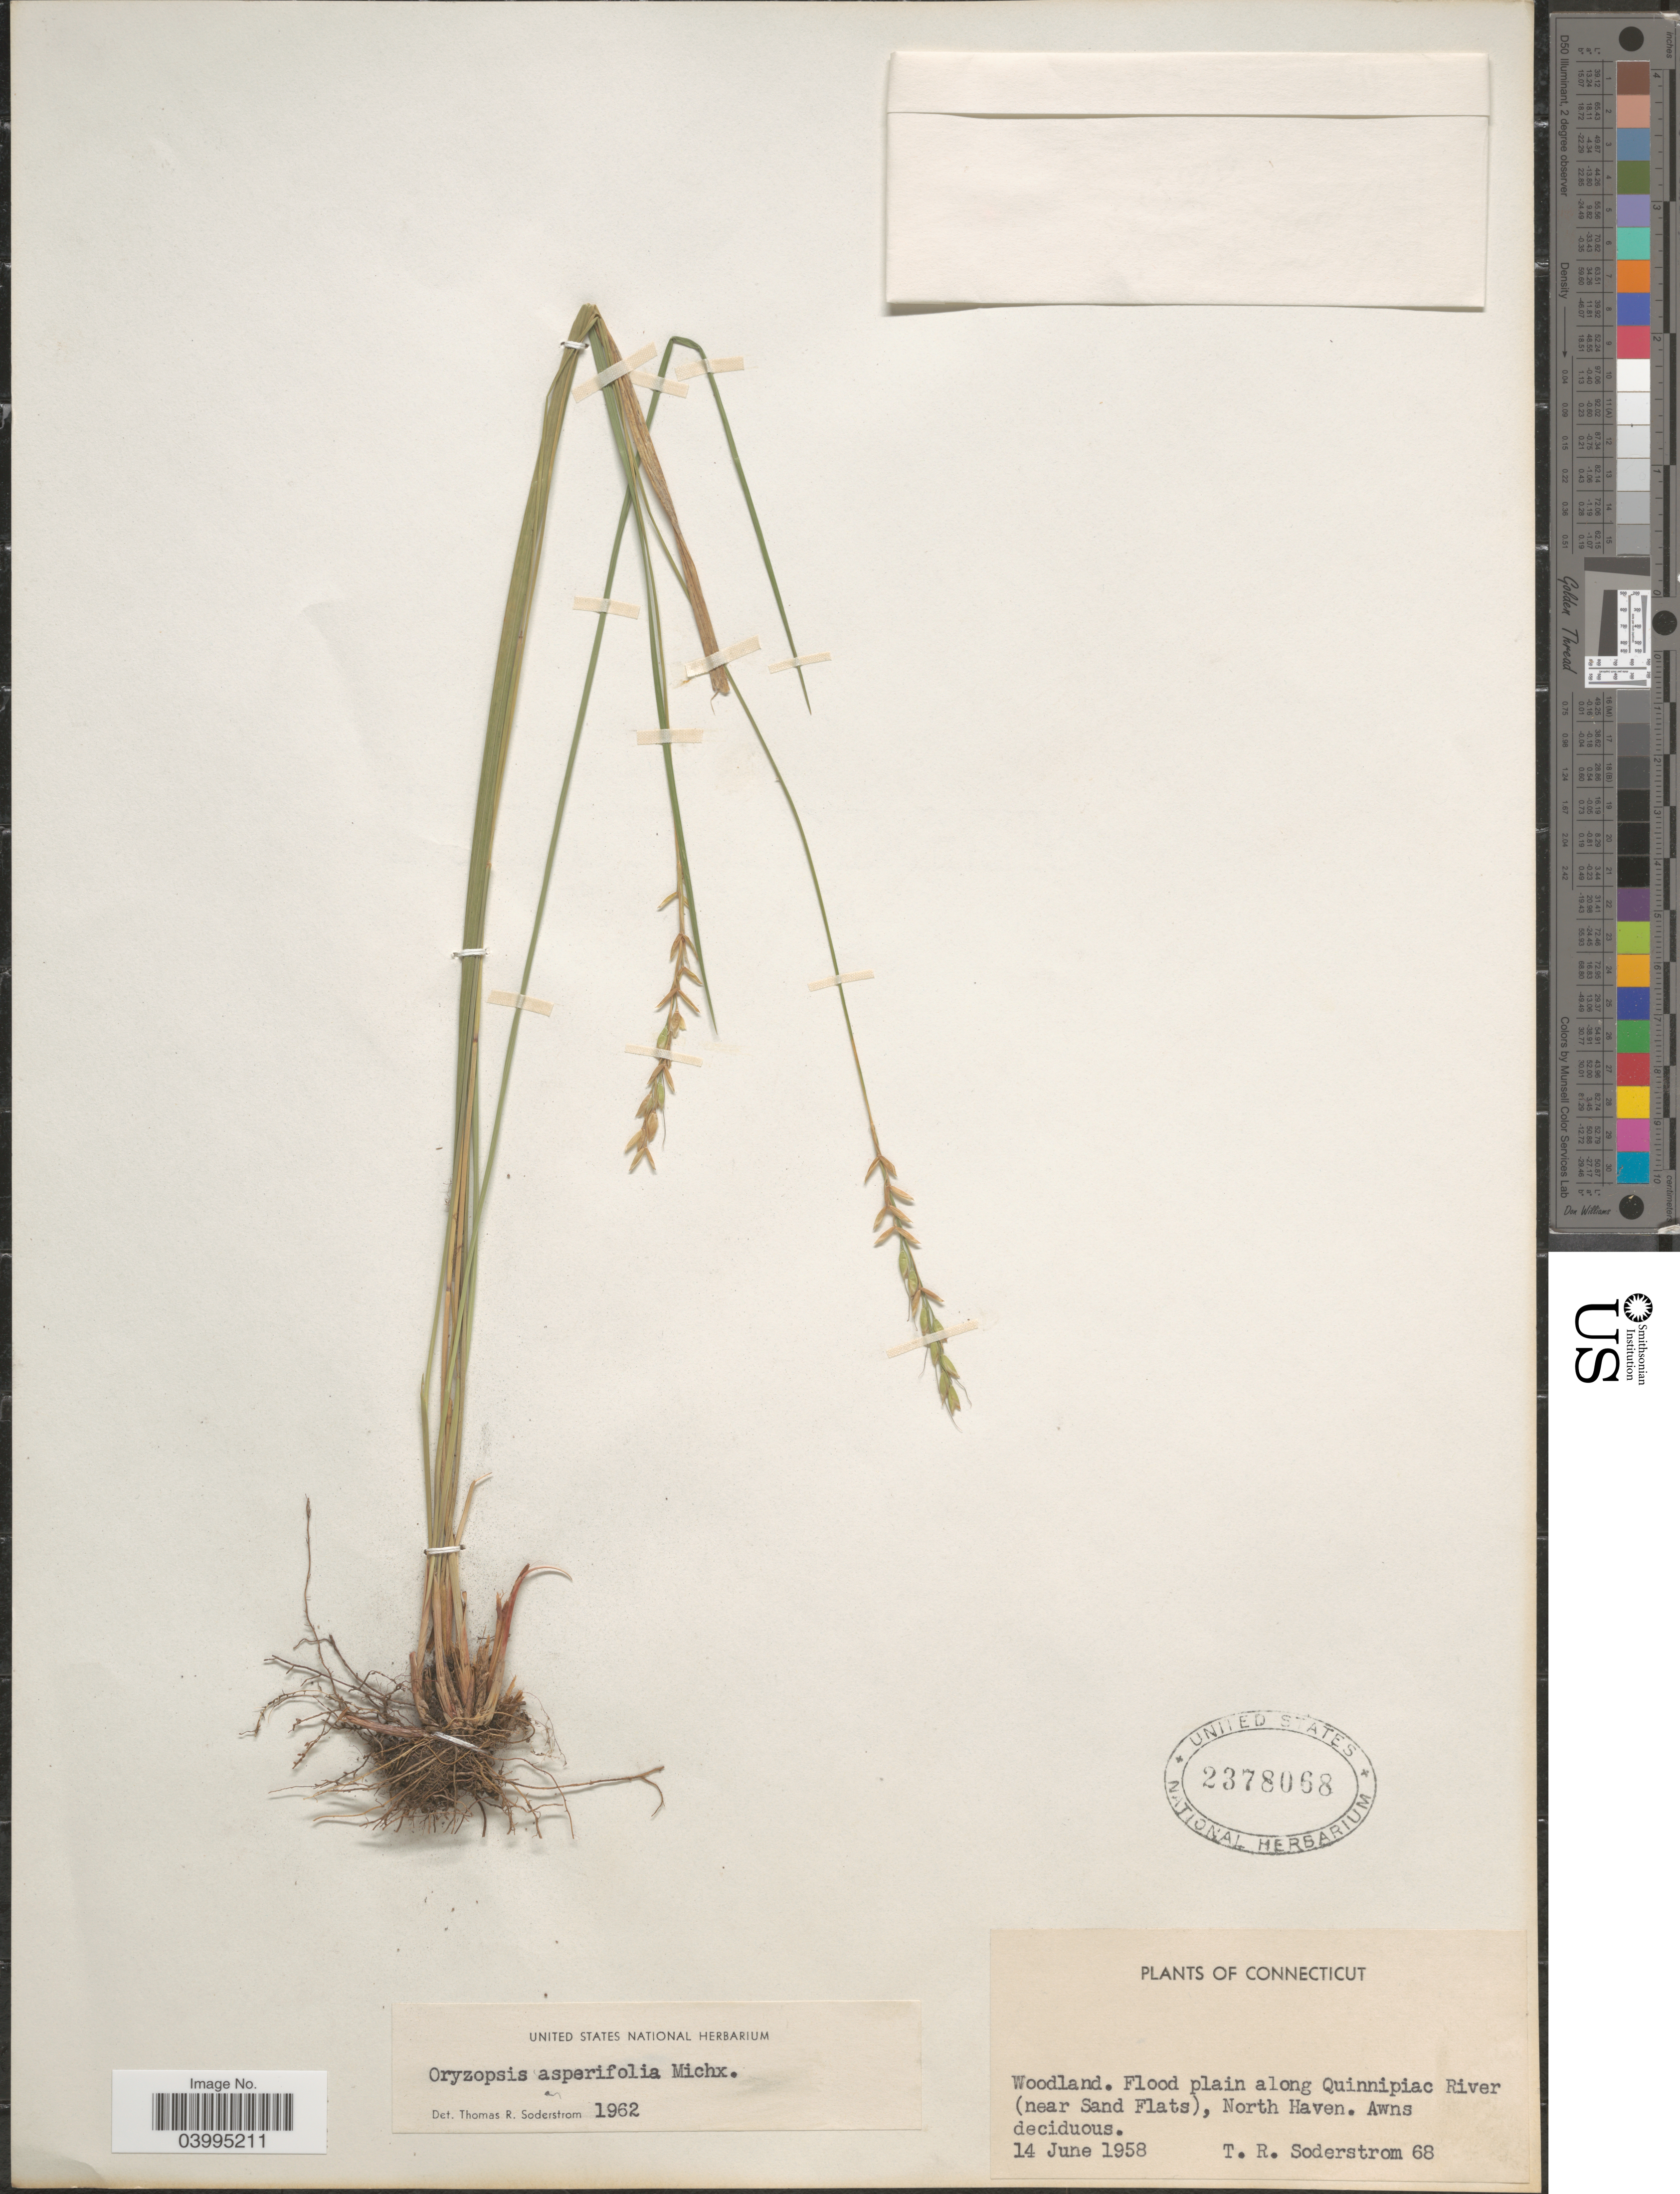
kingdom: Plantae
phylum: Tracheophyta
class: Liliopsida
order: Poales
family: Poaceae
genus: Oryzopsis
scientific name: Oryzopsis asperifolia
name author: Michx.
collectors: T. R. Soderstrom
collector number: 68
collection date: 1958-06-14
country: United States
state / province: Connecticut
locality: Woodland. Flood plain along Quinnipiac River (near Sand Flats), North Haven.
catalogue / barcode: US 2378068